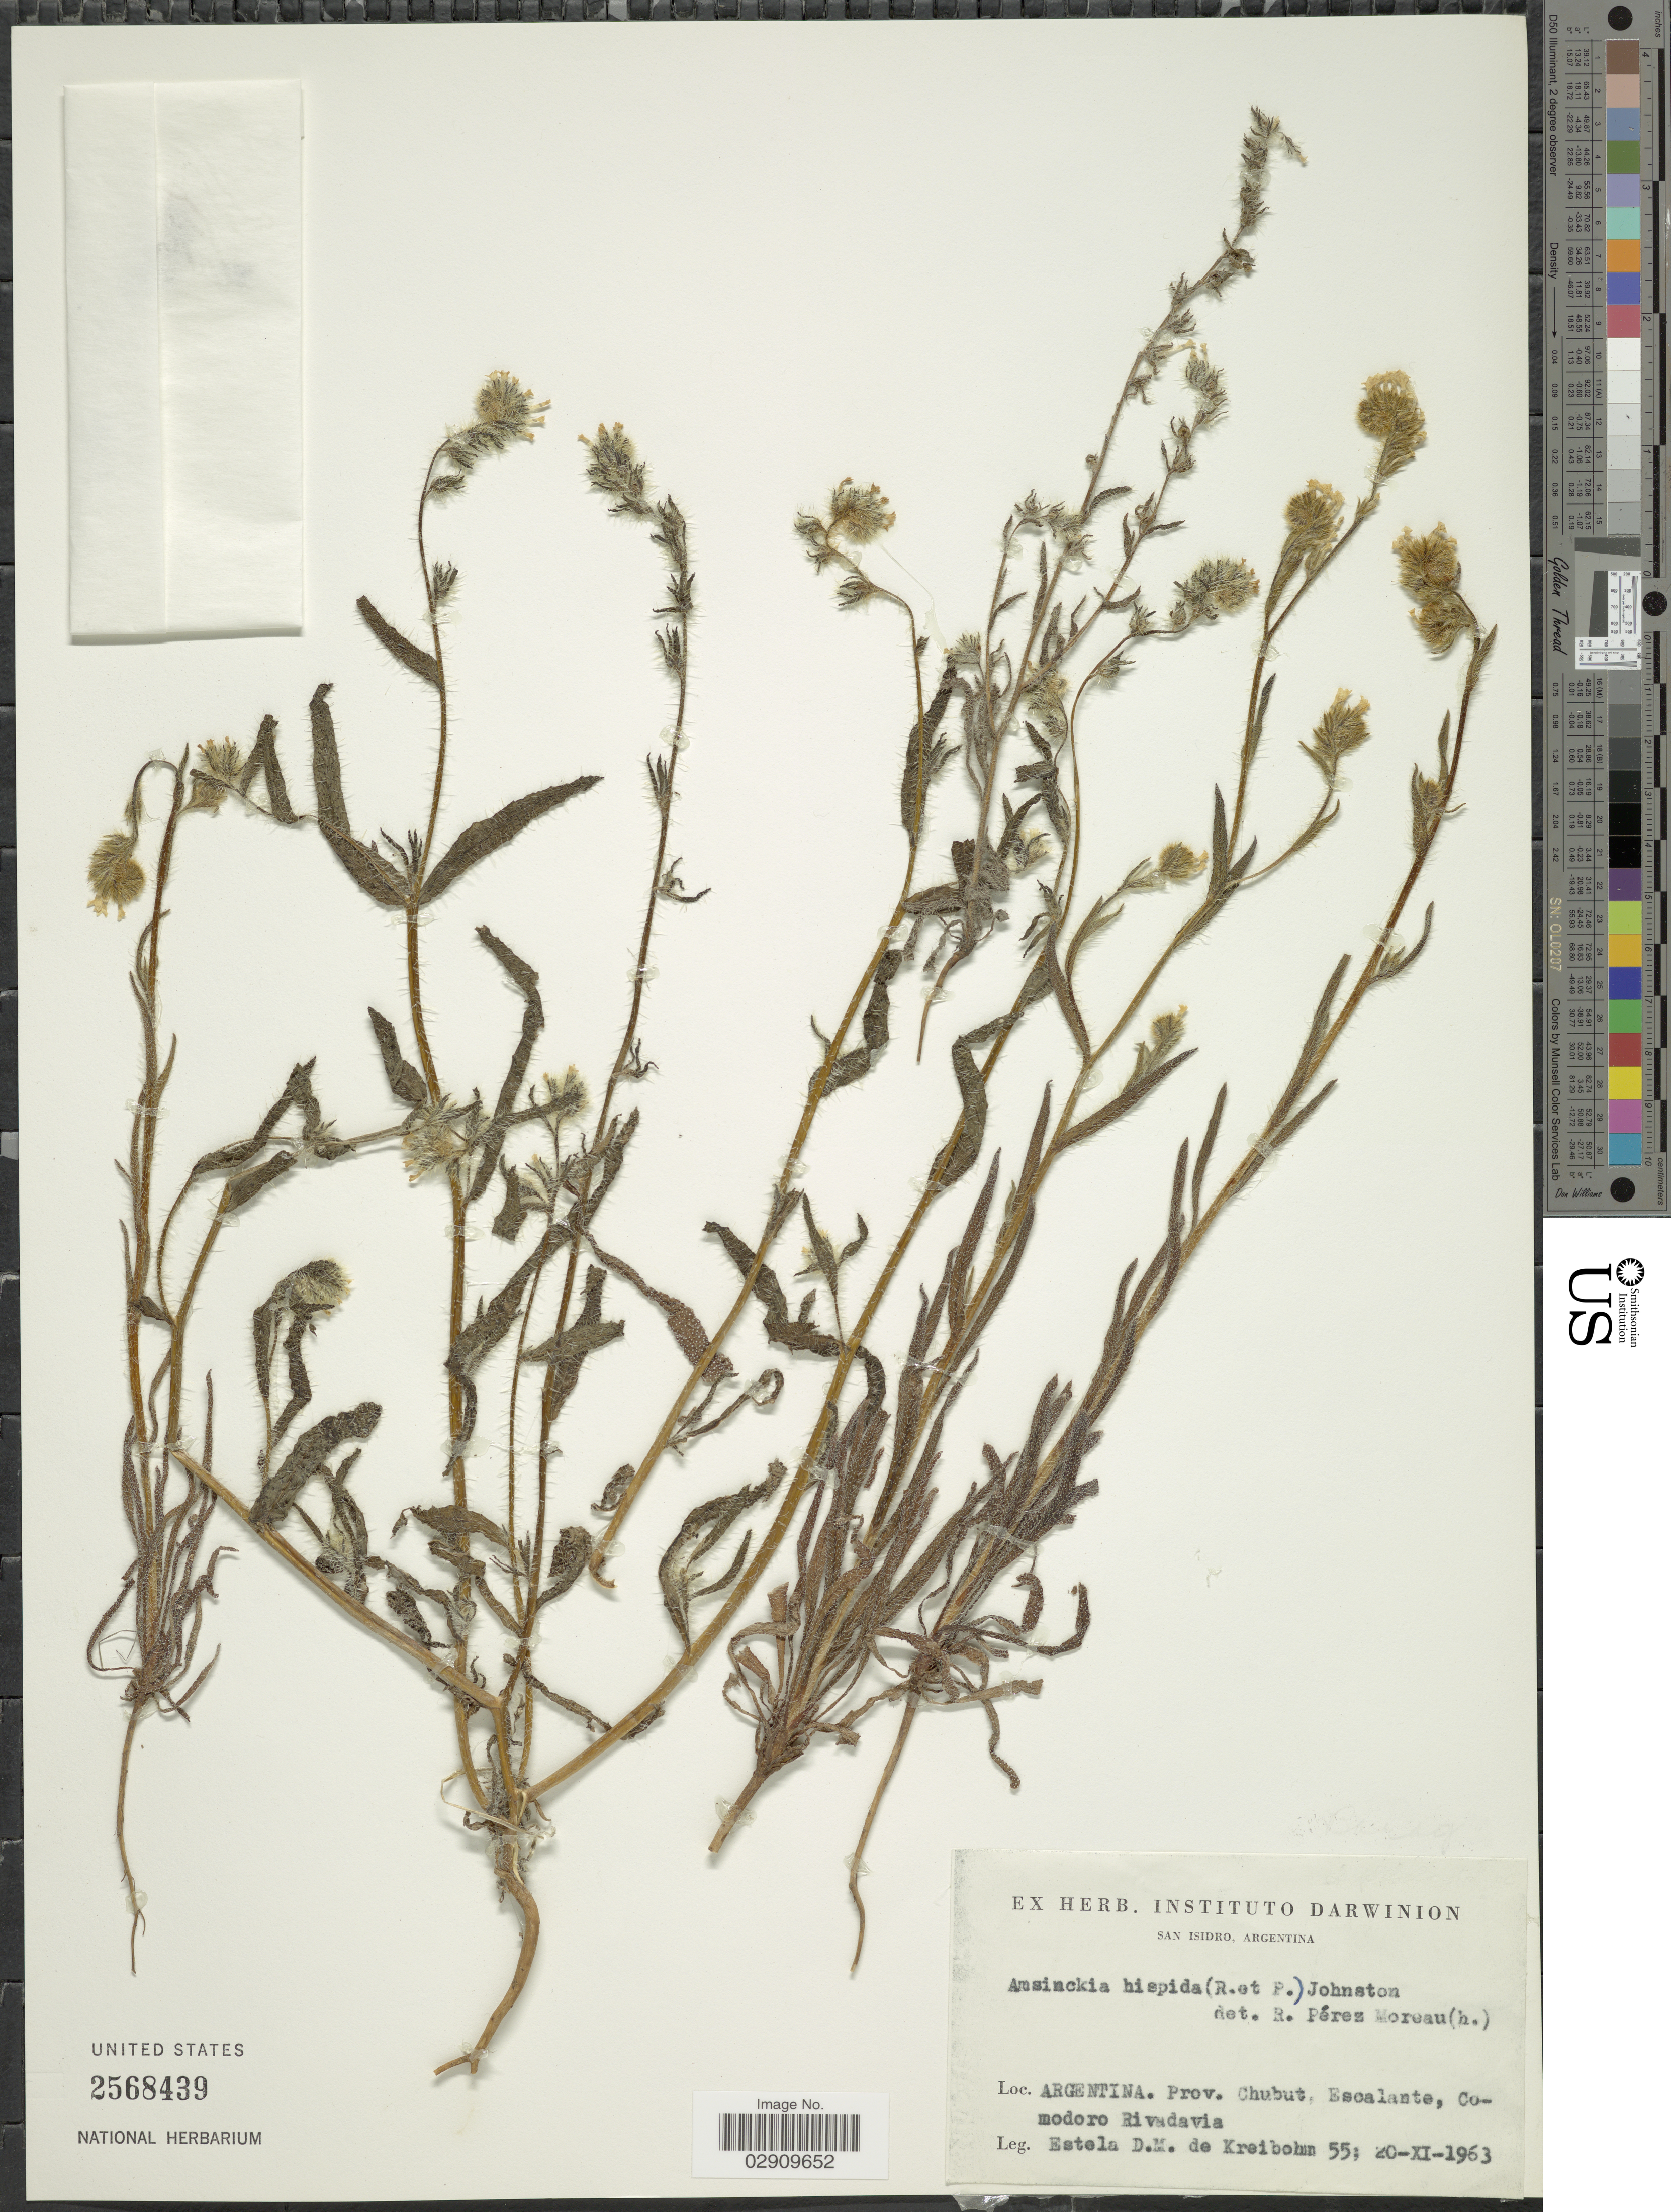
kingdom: Plantae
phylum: Tracheophyta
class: Magnoliopsida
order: Boraginales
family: Boraginaceae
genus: Amsinckia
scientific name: Amsinckia calycina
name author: (Moris) Chater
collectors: E. Kreibohm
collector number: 55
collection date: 1963-11-20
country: Argentina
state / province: Chubut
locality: Escalante, Comodoro Rivadavia.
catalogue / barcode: US 2568439